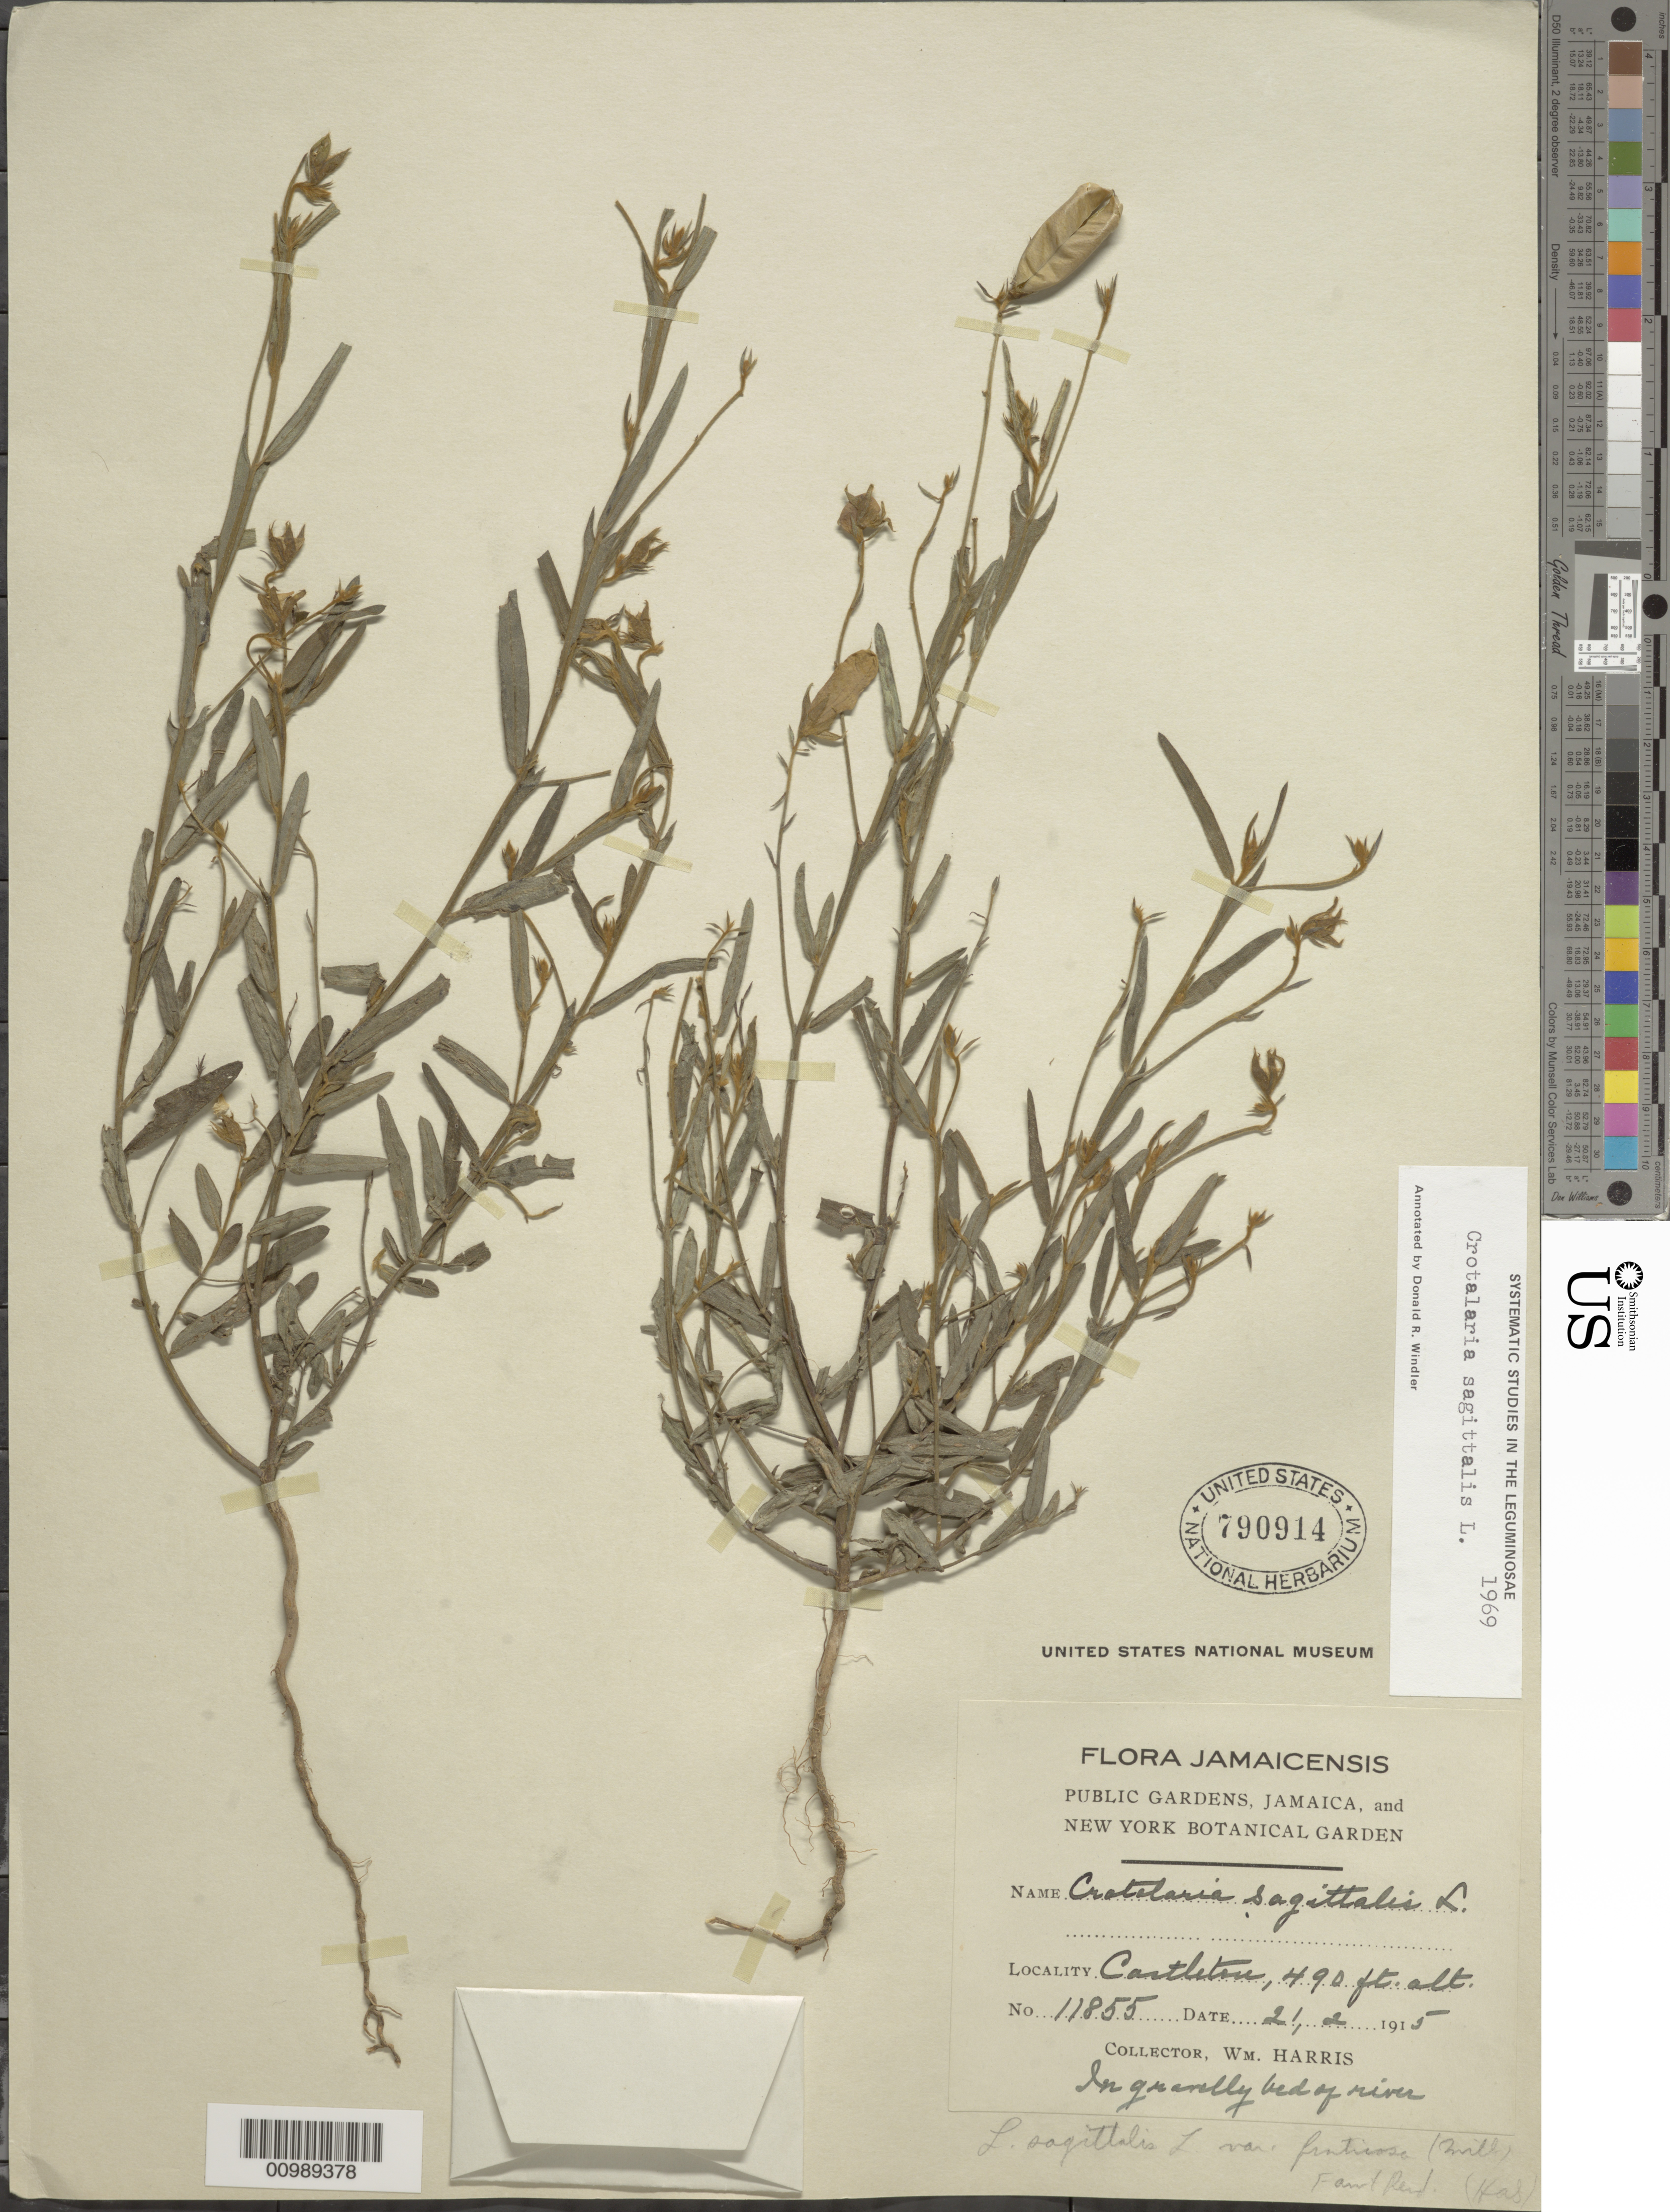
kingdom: Plantae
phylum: Tracheophyta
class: Magnoliopsida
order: Fabales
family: Fabaceae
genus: Crotalaria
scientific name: Crotalaria sagittalis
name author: L.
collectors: W. H. Harris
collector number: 11855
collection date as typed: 21 Feb 1915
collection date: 1915-02-21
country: Jamaica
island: Jamaica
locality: Castleton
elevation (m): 149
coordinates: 0 N, 0 E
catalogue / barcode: US 790914